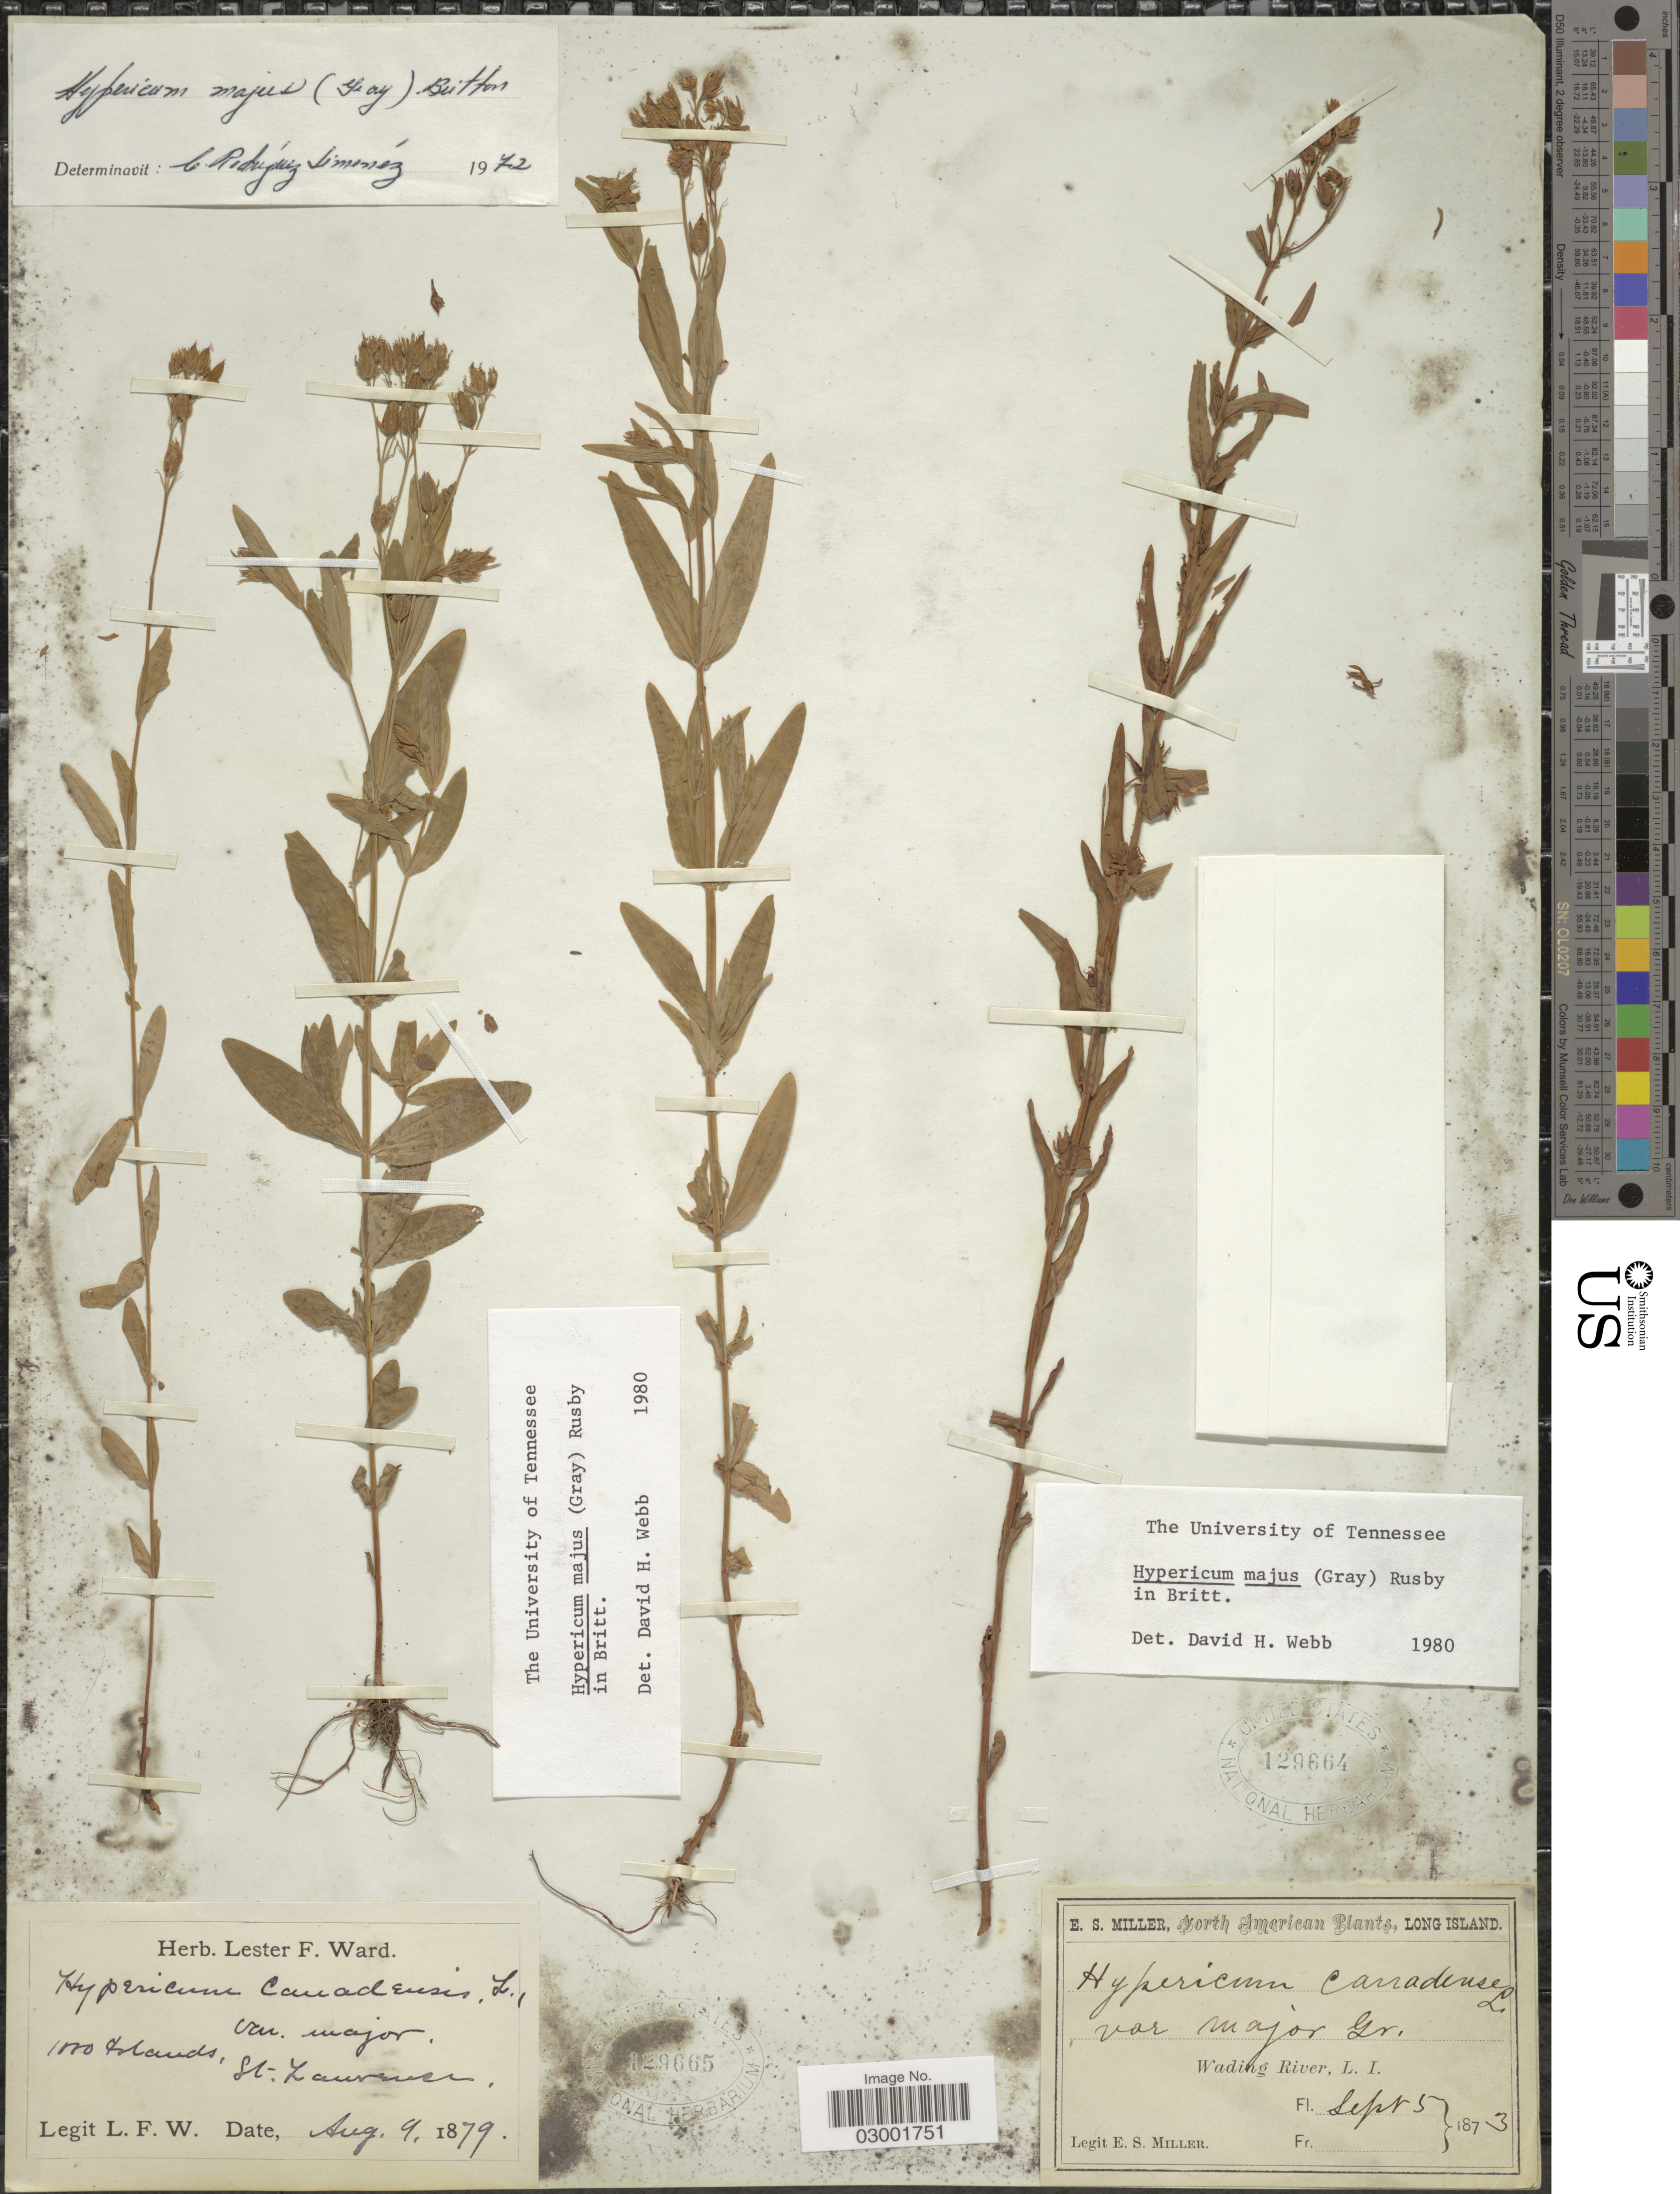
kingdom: Plantae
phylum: Tracheophyta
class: Magnoliopsida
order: Malpighiales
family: Hypericaceae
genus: Hypericum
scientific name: Hypericum majus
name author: (A. Gray) Britton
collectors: E. S. Miller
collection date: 1873-09-05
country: United States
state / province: New York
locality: Long Island. Wading River, L.I.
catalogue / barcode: US 129664